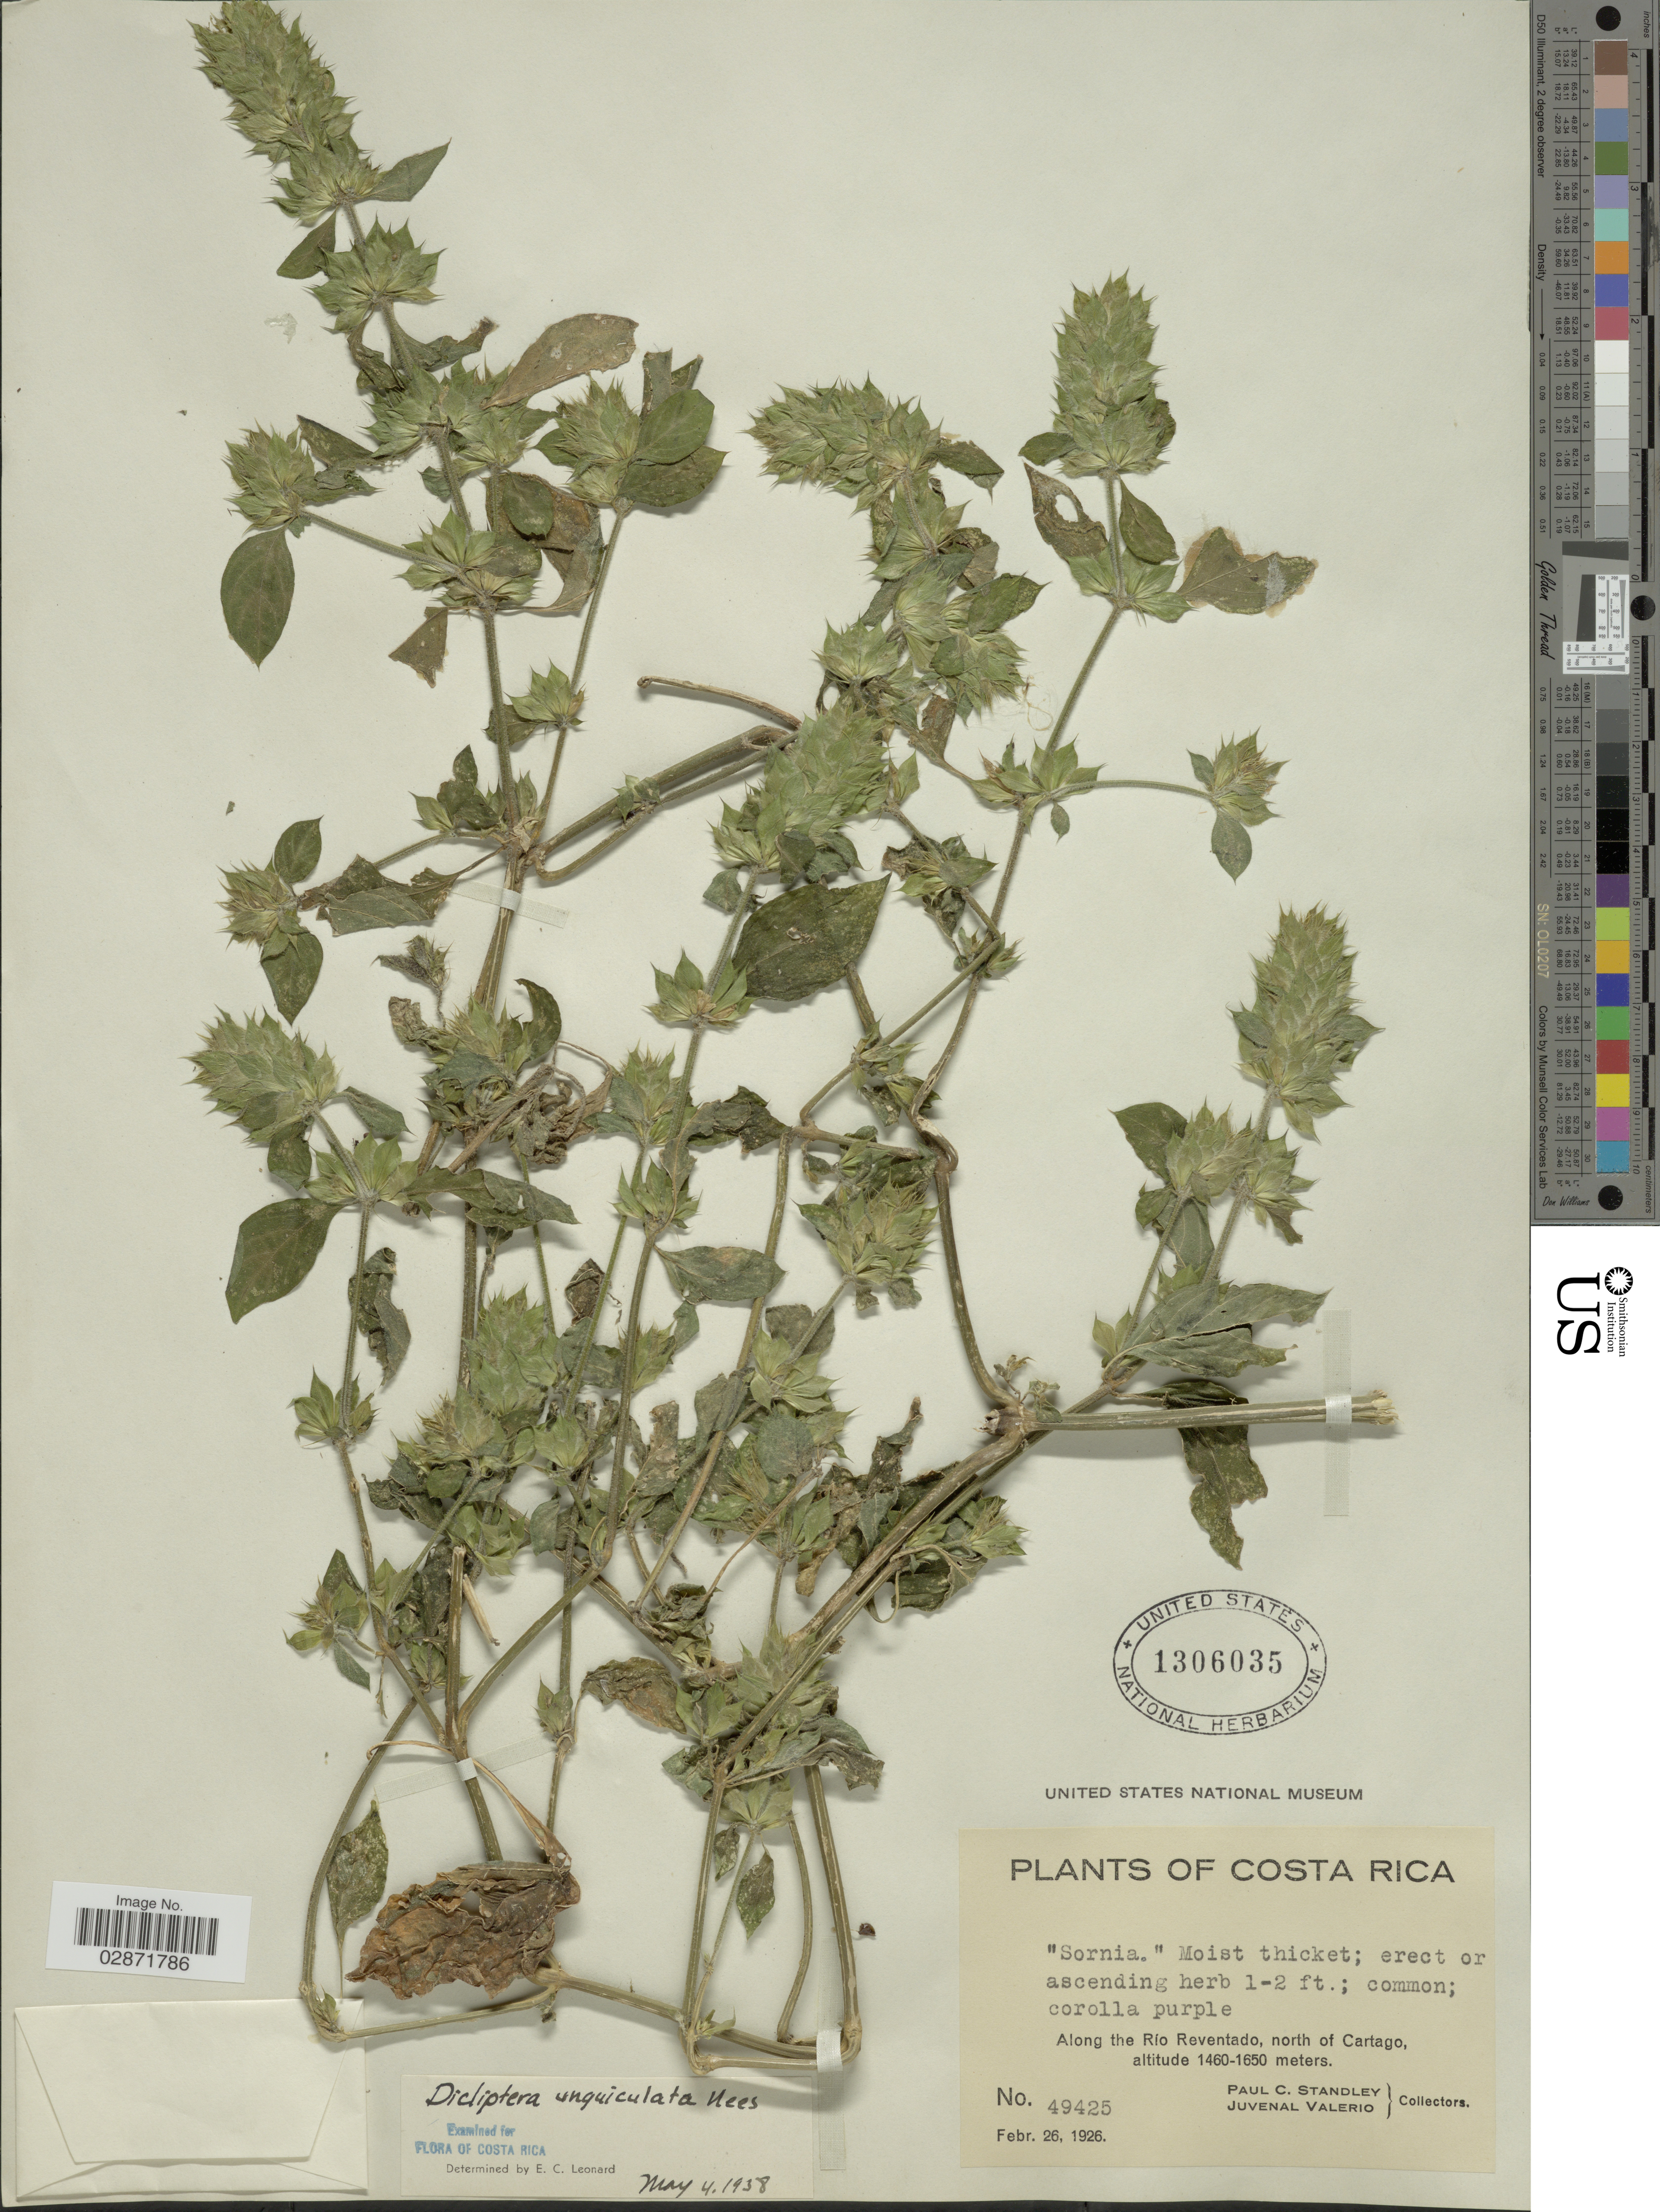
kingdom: Plantae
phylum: Tracheophyta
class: Magnoliopsida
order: Lamiales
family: Acanthaceae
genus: Dicliptera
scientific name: Dicliptera unguiculata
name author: Nees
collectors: P. C. Standley & J. Valerio R.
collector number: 49425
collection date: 1926-02-26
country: Costa Rica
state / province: Cartago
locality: Along the Río Reventado, north of Cartago.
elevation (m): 1460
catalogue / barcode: US 1306035